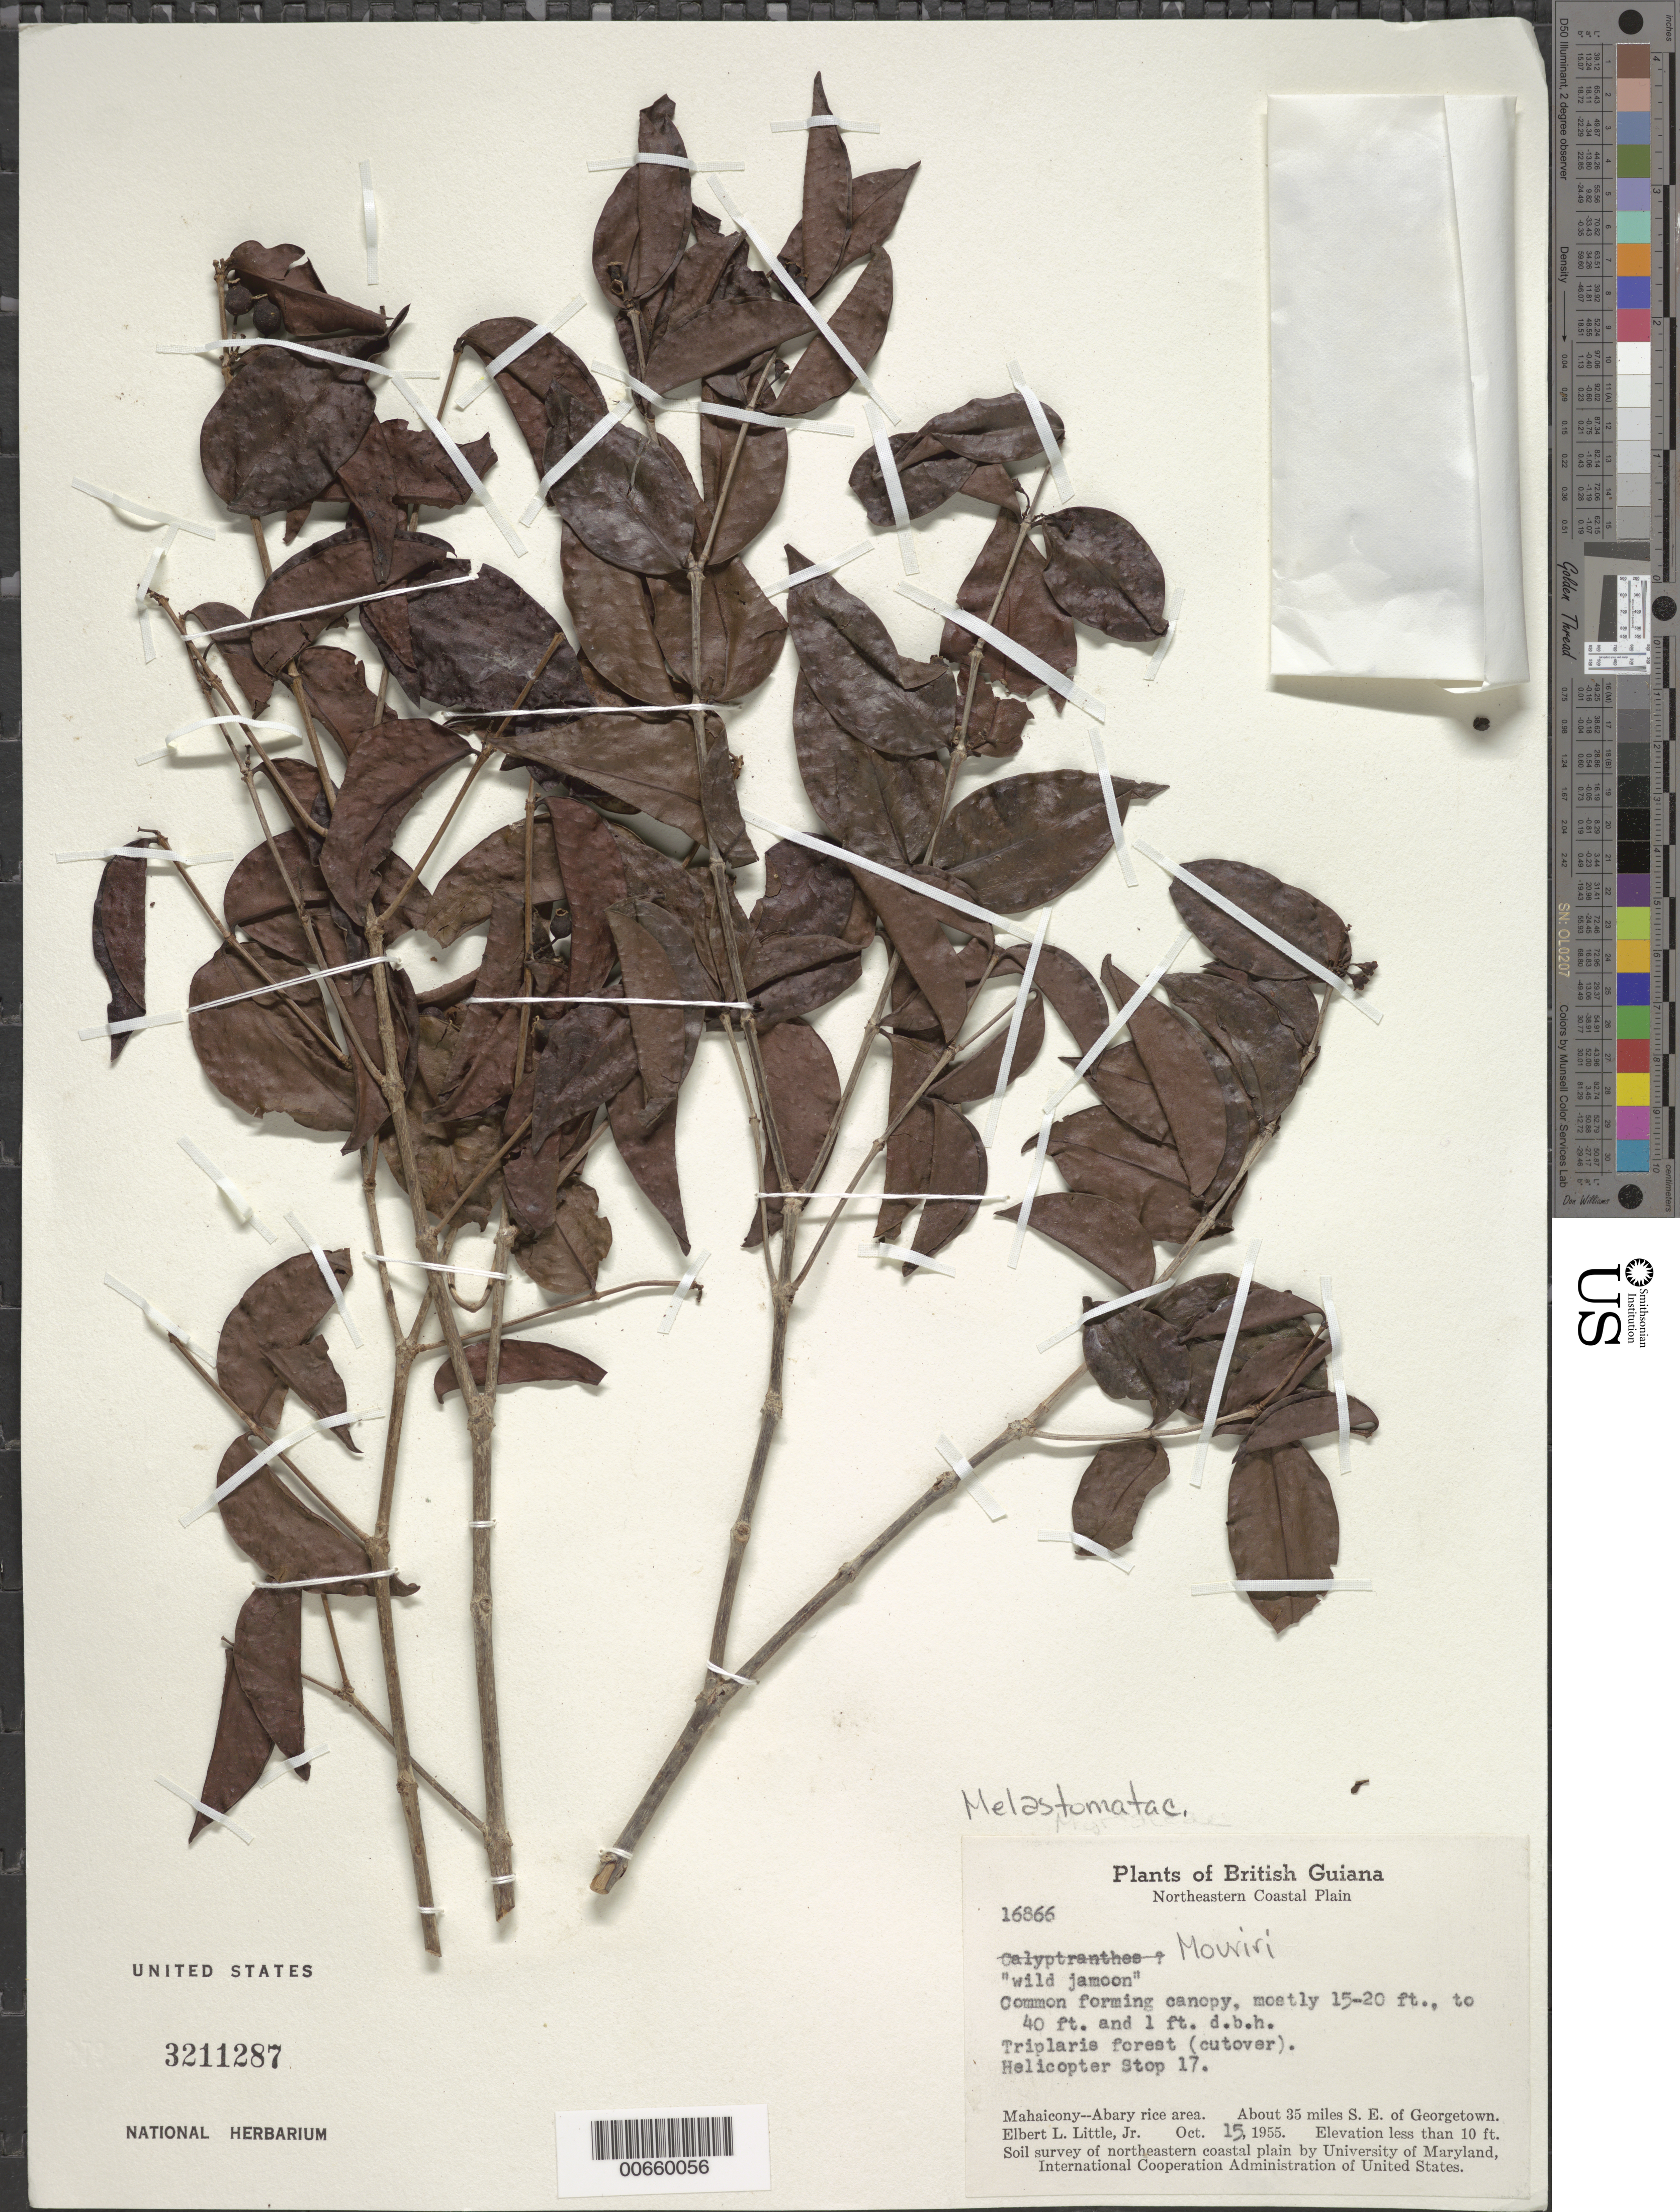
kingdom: Plantae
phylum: Tracheophyta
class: Magnoliopsida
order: Myrtales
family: Melastomataceae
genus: Mouriri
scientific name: Mouriri sp.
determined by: Holst, Bruce K.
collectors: E. L. Little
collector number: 16866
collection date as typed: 15-Oct-55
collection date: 1955-10-15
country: Guyana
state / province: Mahaica-Berbice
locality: Mahaicony-Abary rice area, E bank Demerara R., about 35 mi. SE of Georgetown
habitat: Triplaris forest (cutover)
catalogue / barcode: US 3211287